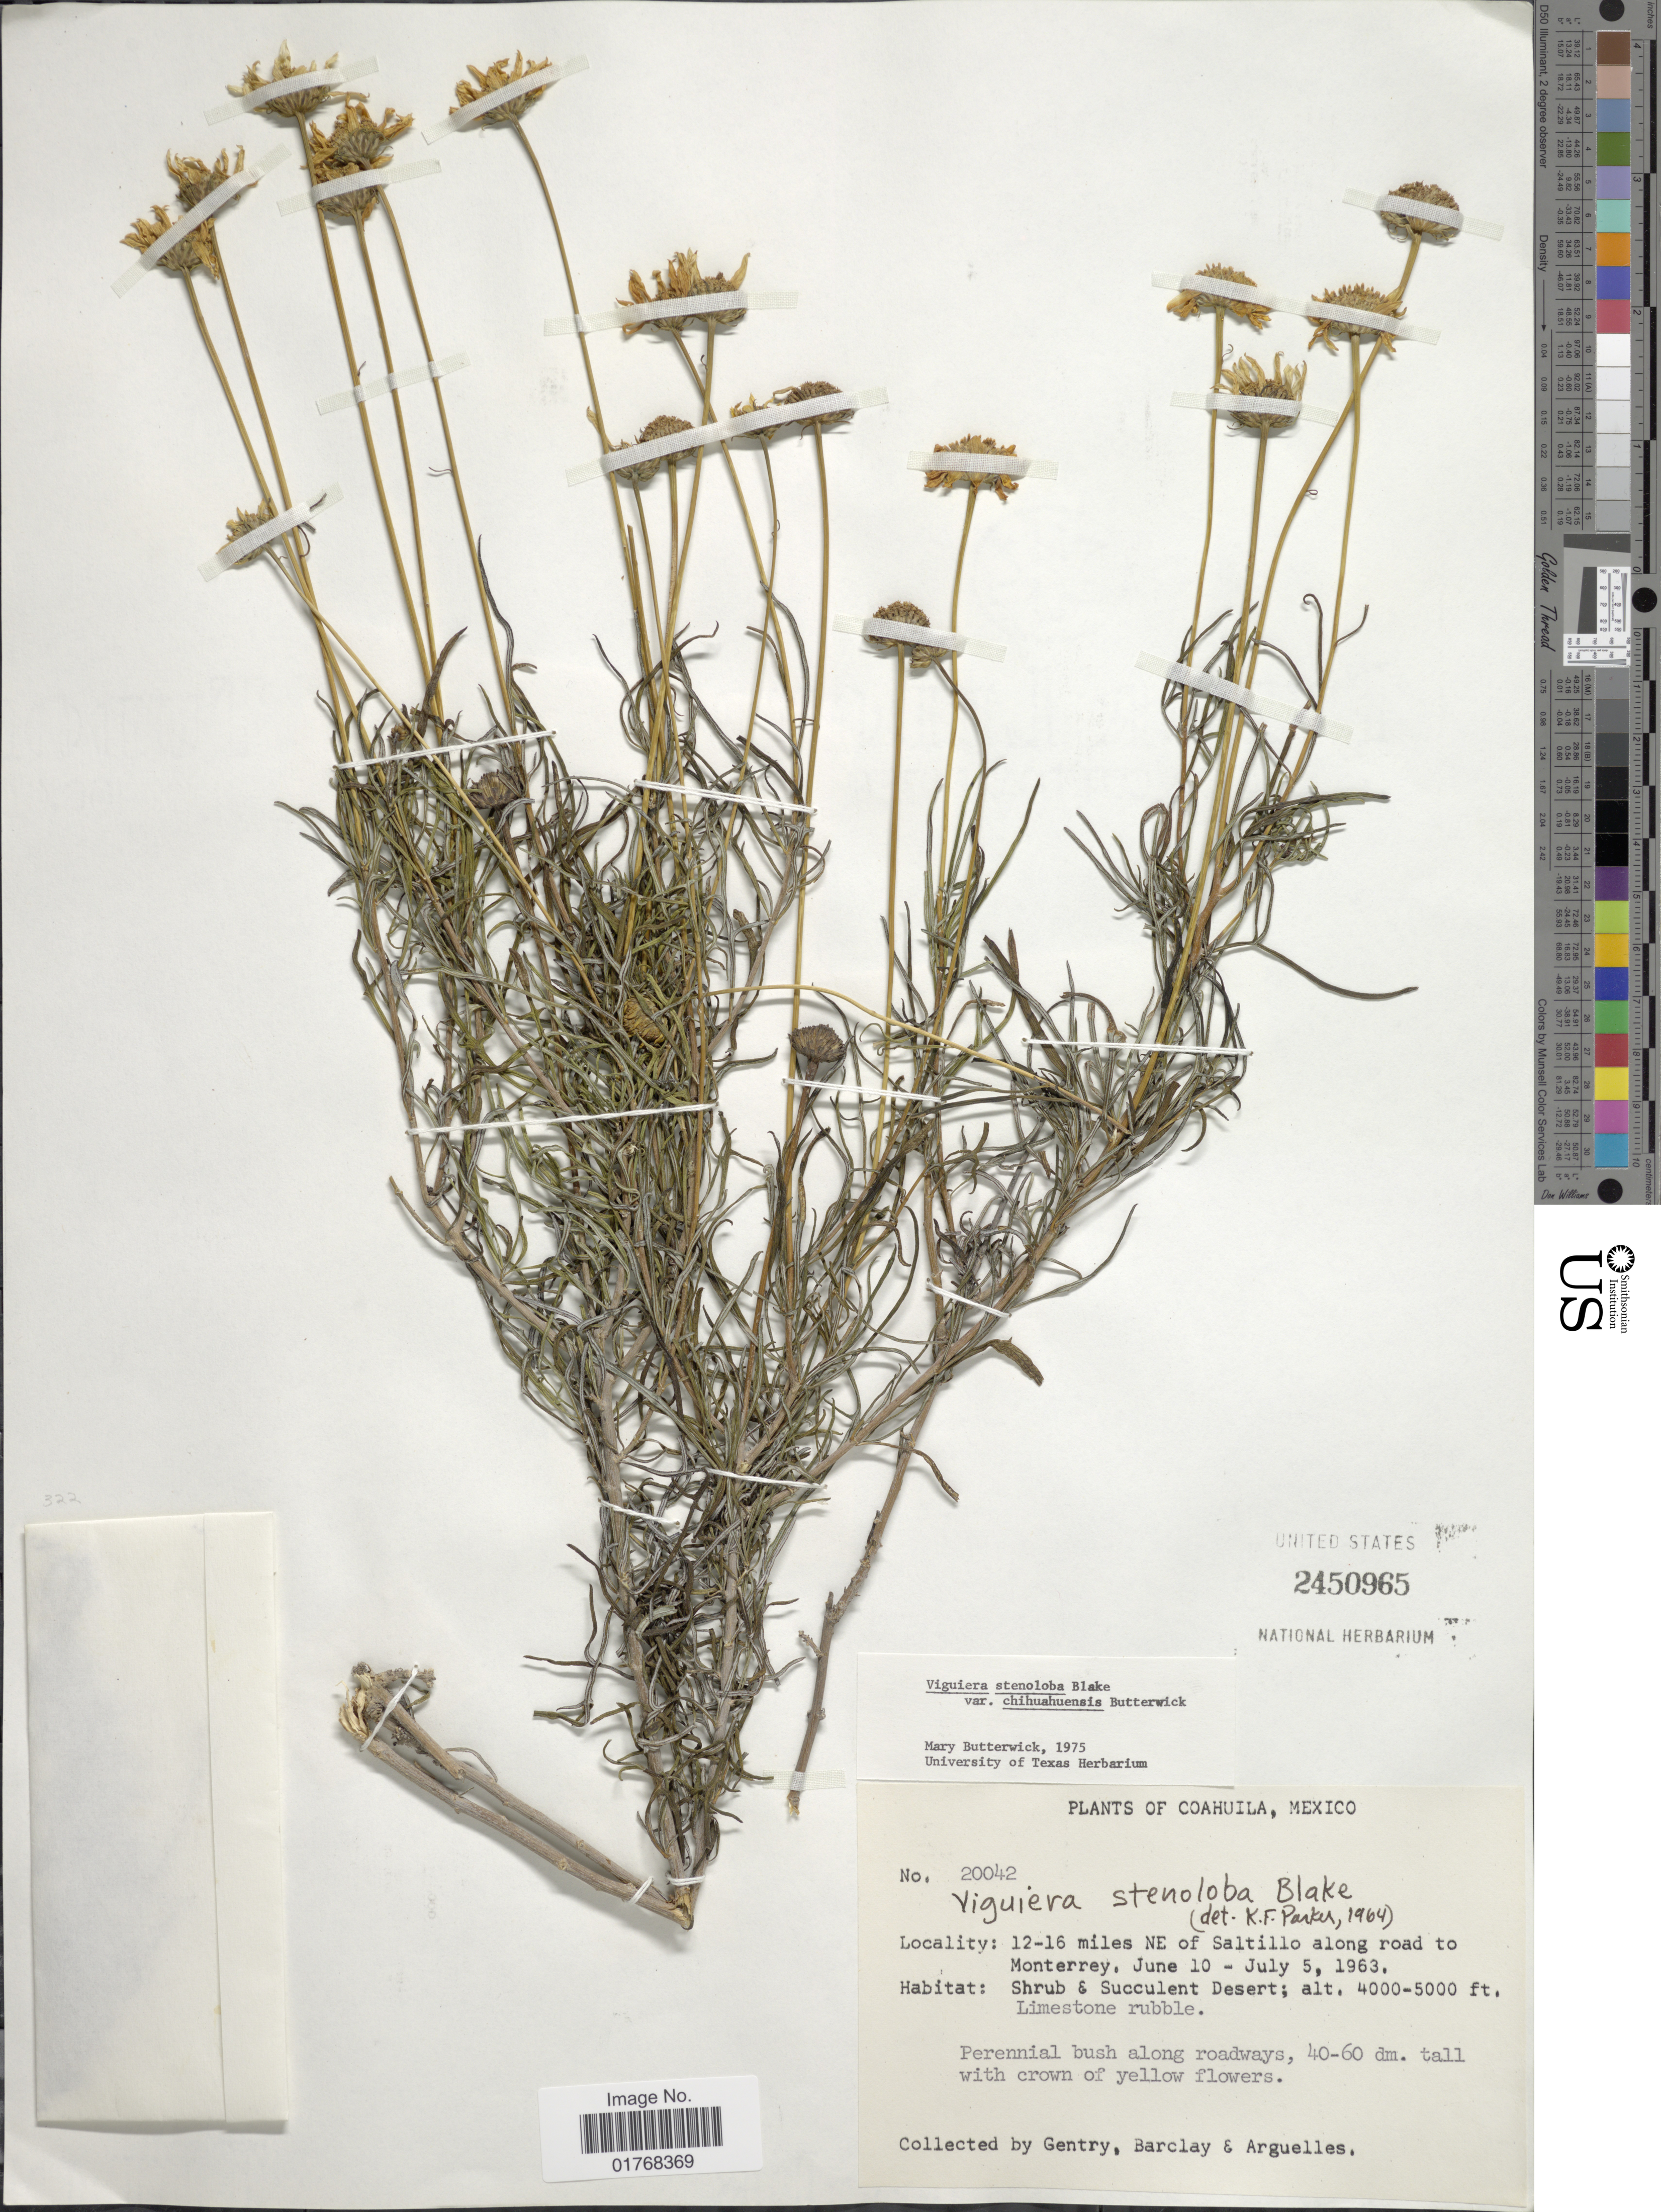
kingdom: Plantae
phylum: Tracheophyta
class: Magnoliopsida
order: Asterales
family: Asteraceae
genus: Viguiera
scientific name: Viguiera stenoloba var. chihuahuensis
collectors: Gentry, --, -- Barclay & Arguelles, --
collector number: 20042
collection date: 1963-06-10/1963-07-05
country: Mexico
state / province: Coahuila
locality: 12-16 miles NE of Saltillo along road to Monterrey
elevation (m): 1219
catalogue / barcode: US 2450965